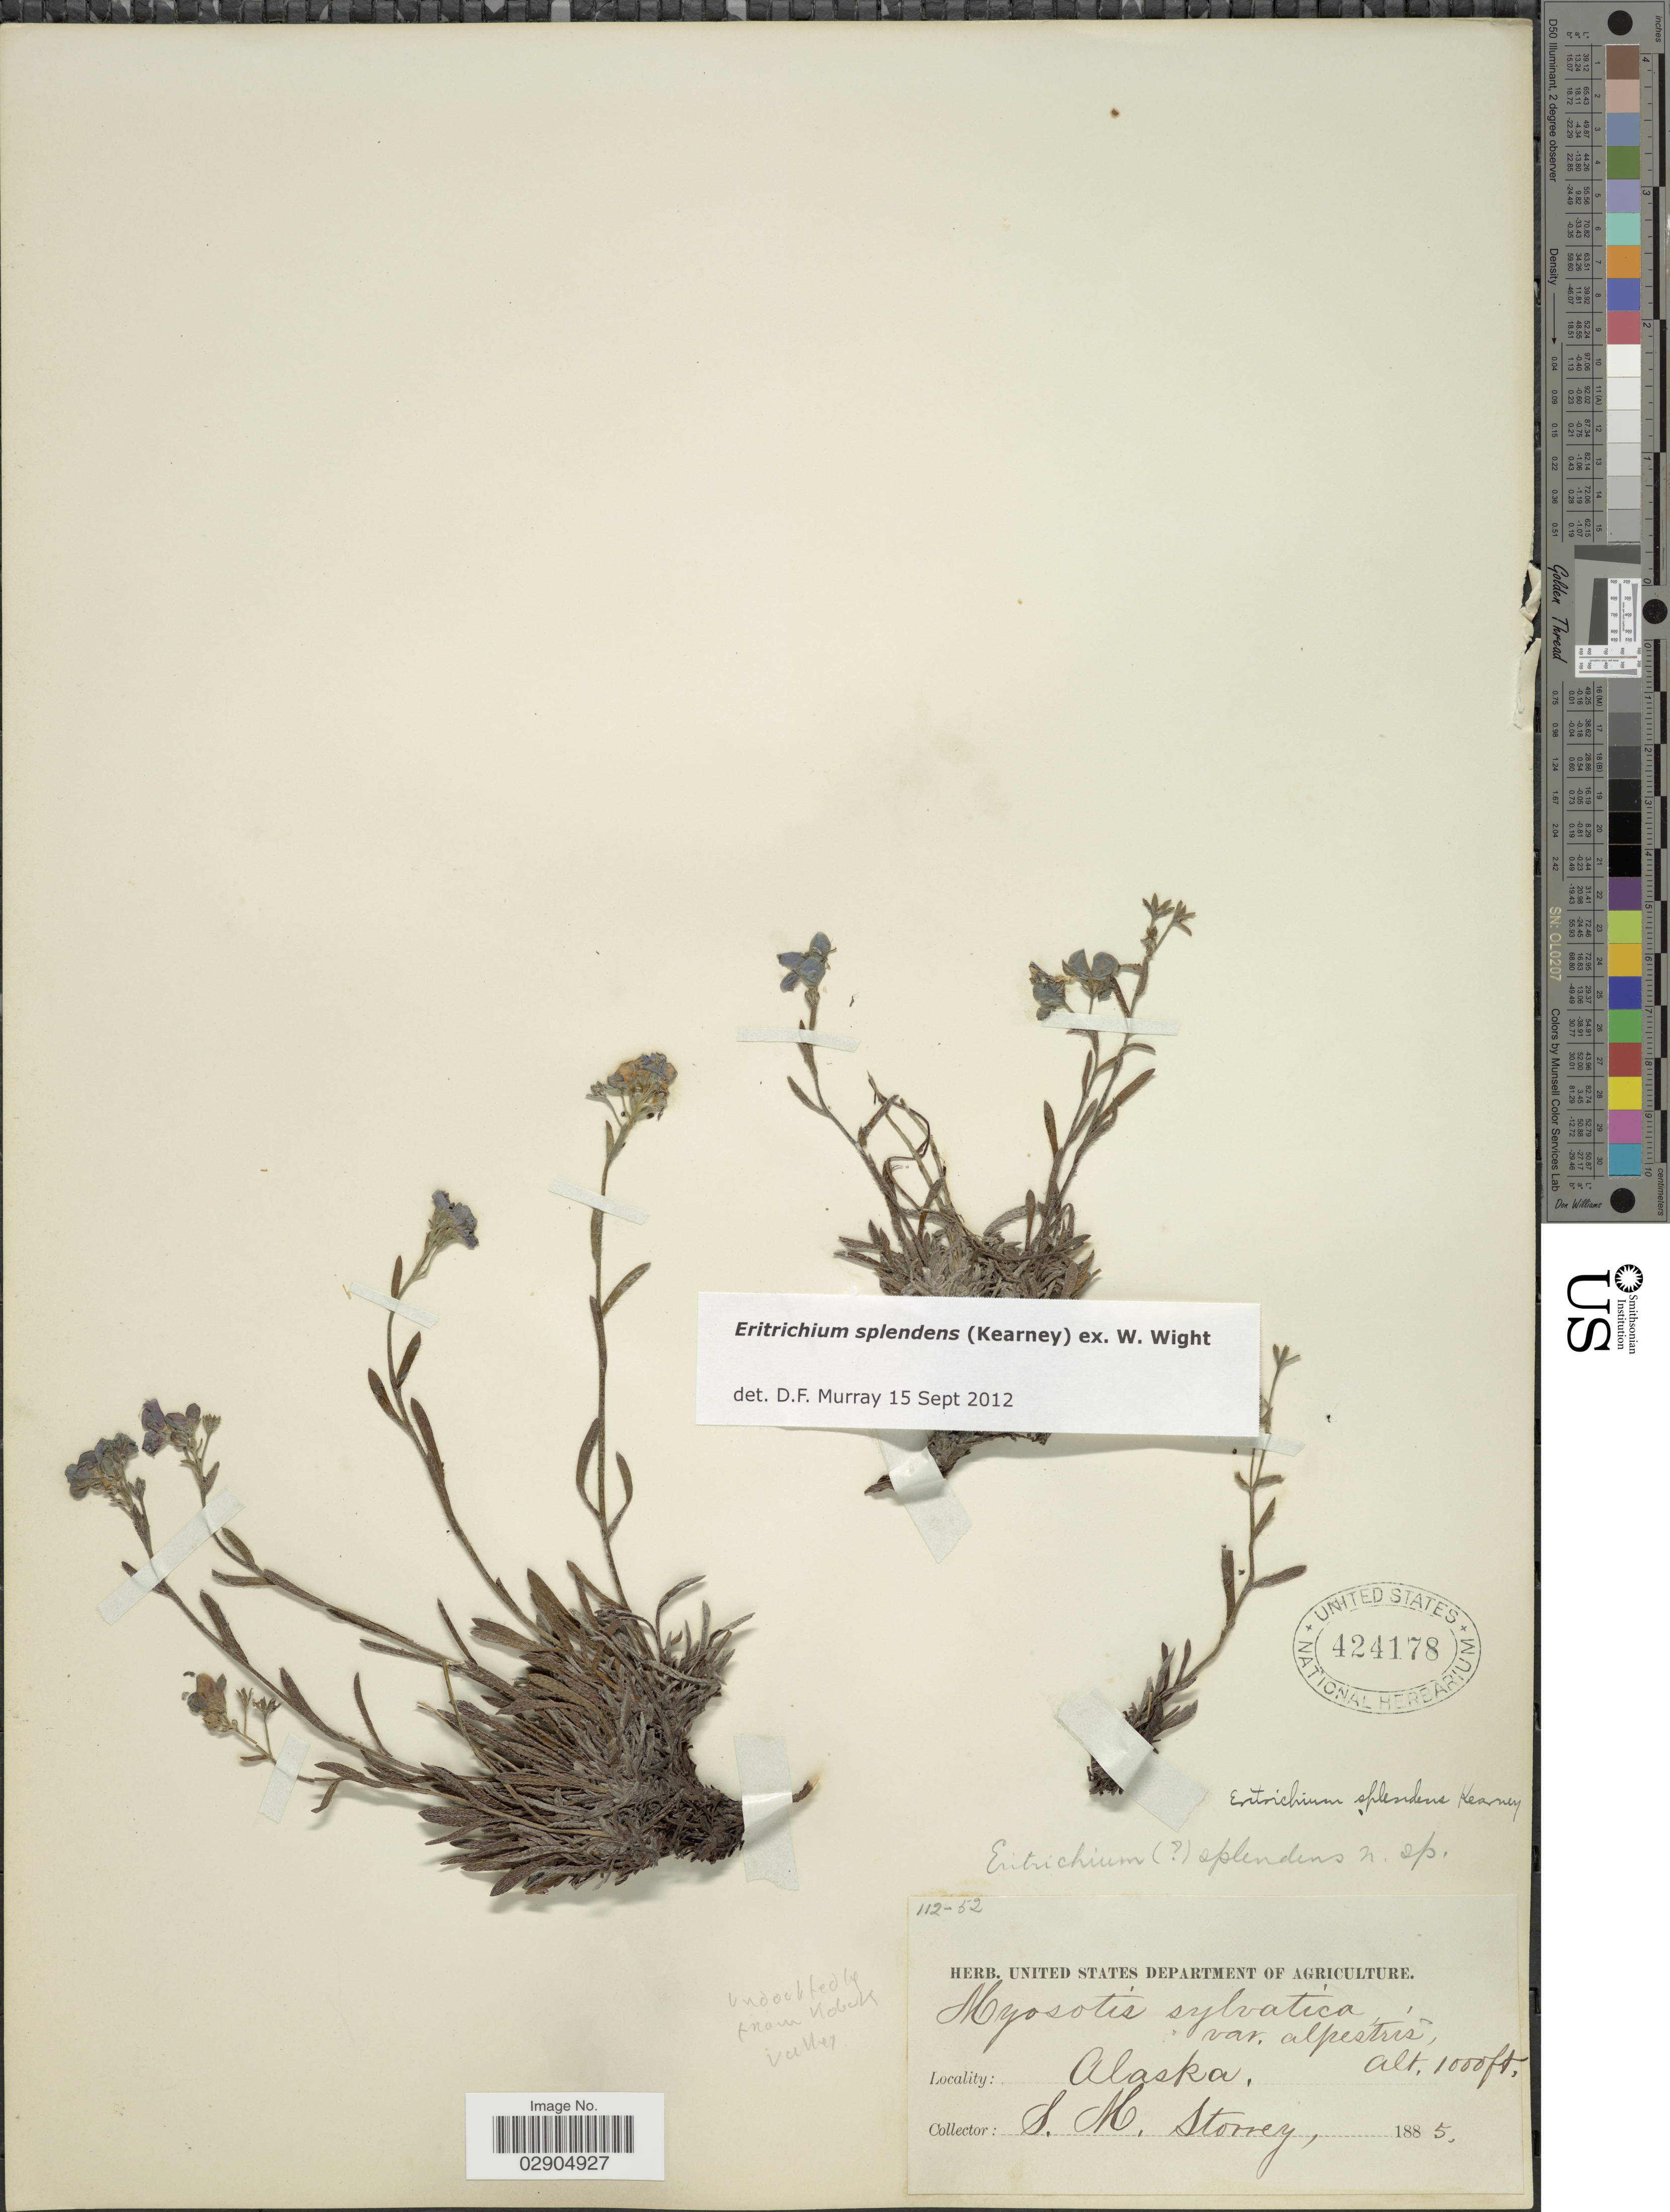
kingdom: Plantae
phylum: Tracheophyta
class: Magnoliopsida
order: Boraginales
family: Boraginaceae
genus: Eritrichium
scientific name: Eritrichium splendens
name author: Kearney ex W. Wight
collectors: G. Stoney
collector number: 112-52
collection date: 1885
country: United States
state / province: Alaska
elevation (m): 305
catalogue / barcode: US 424178